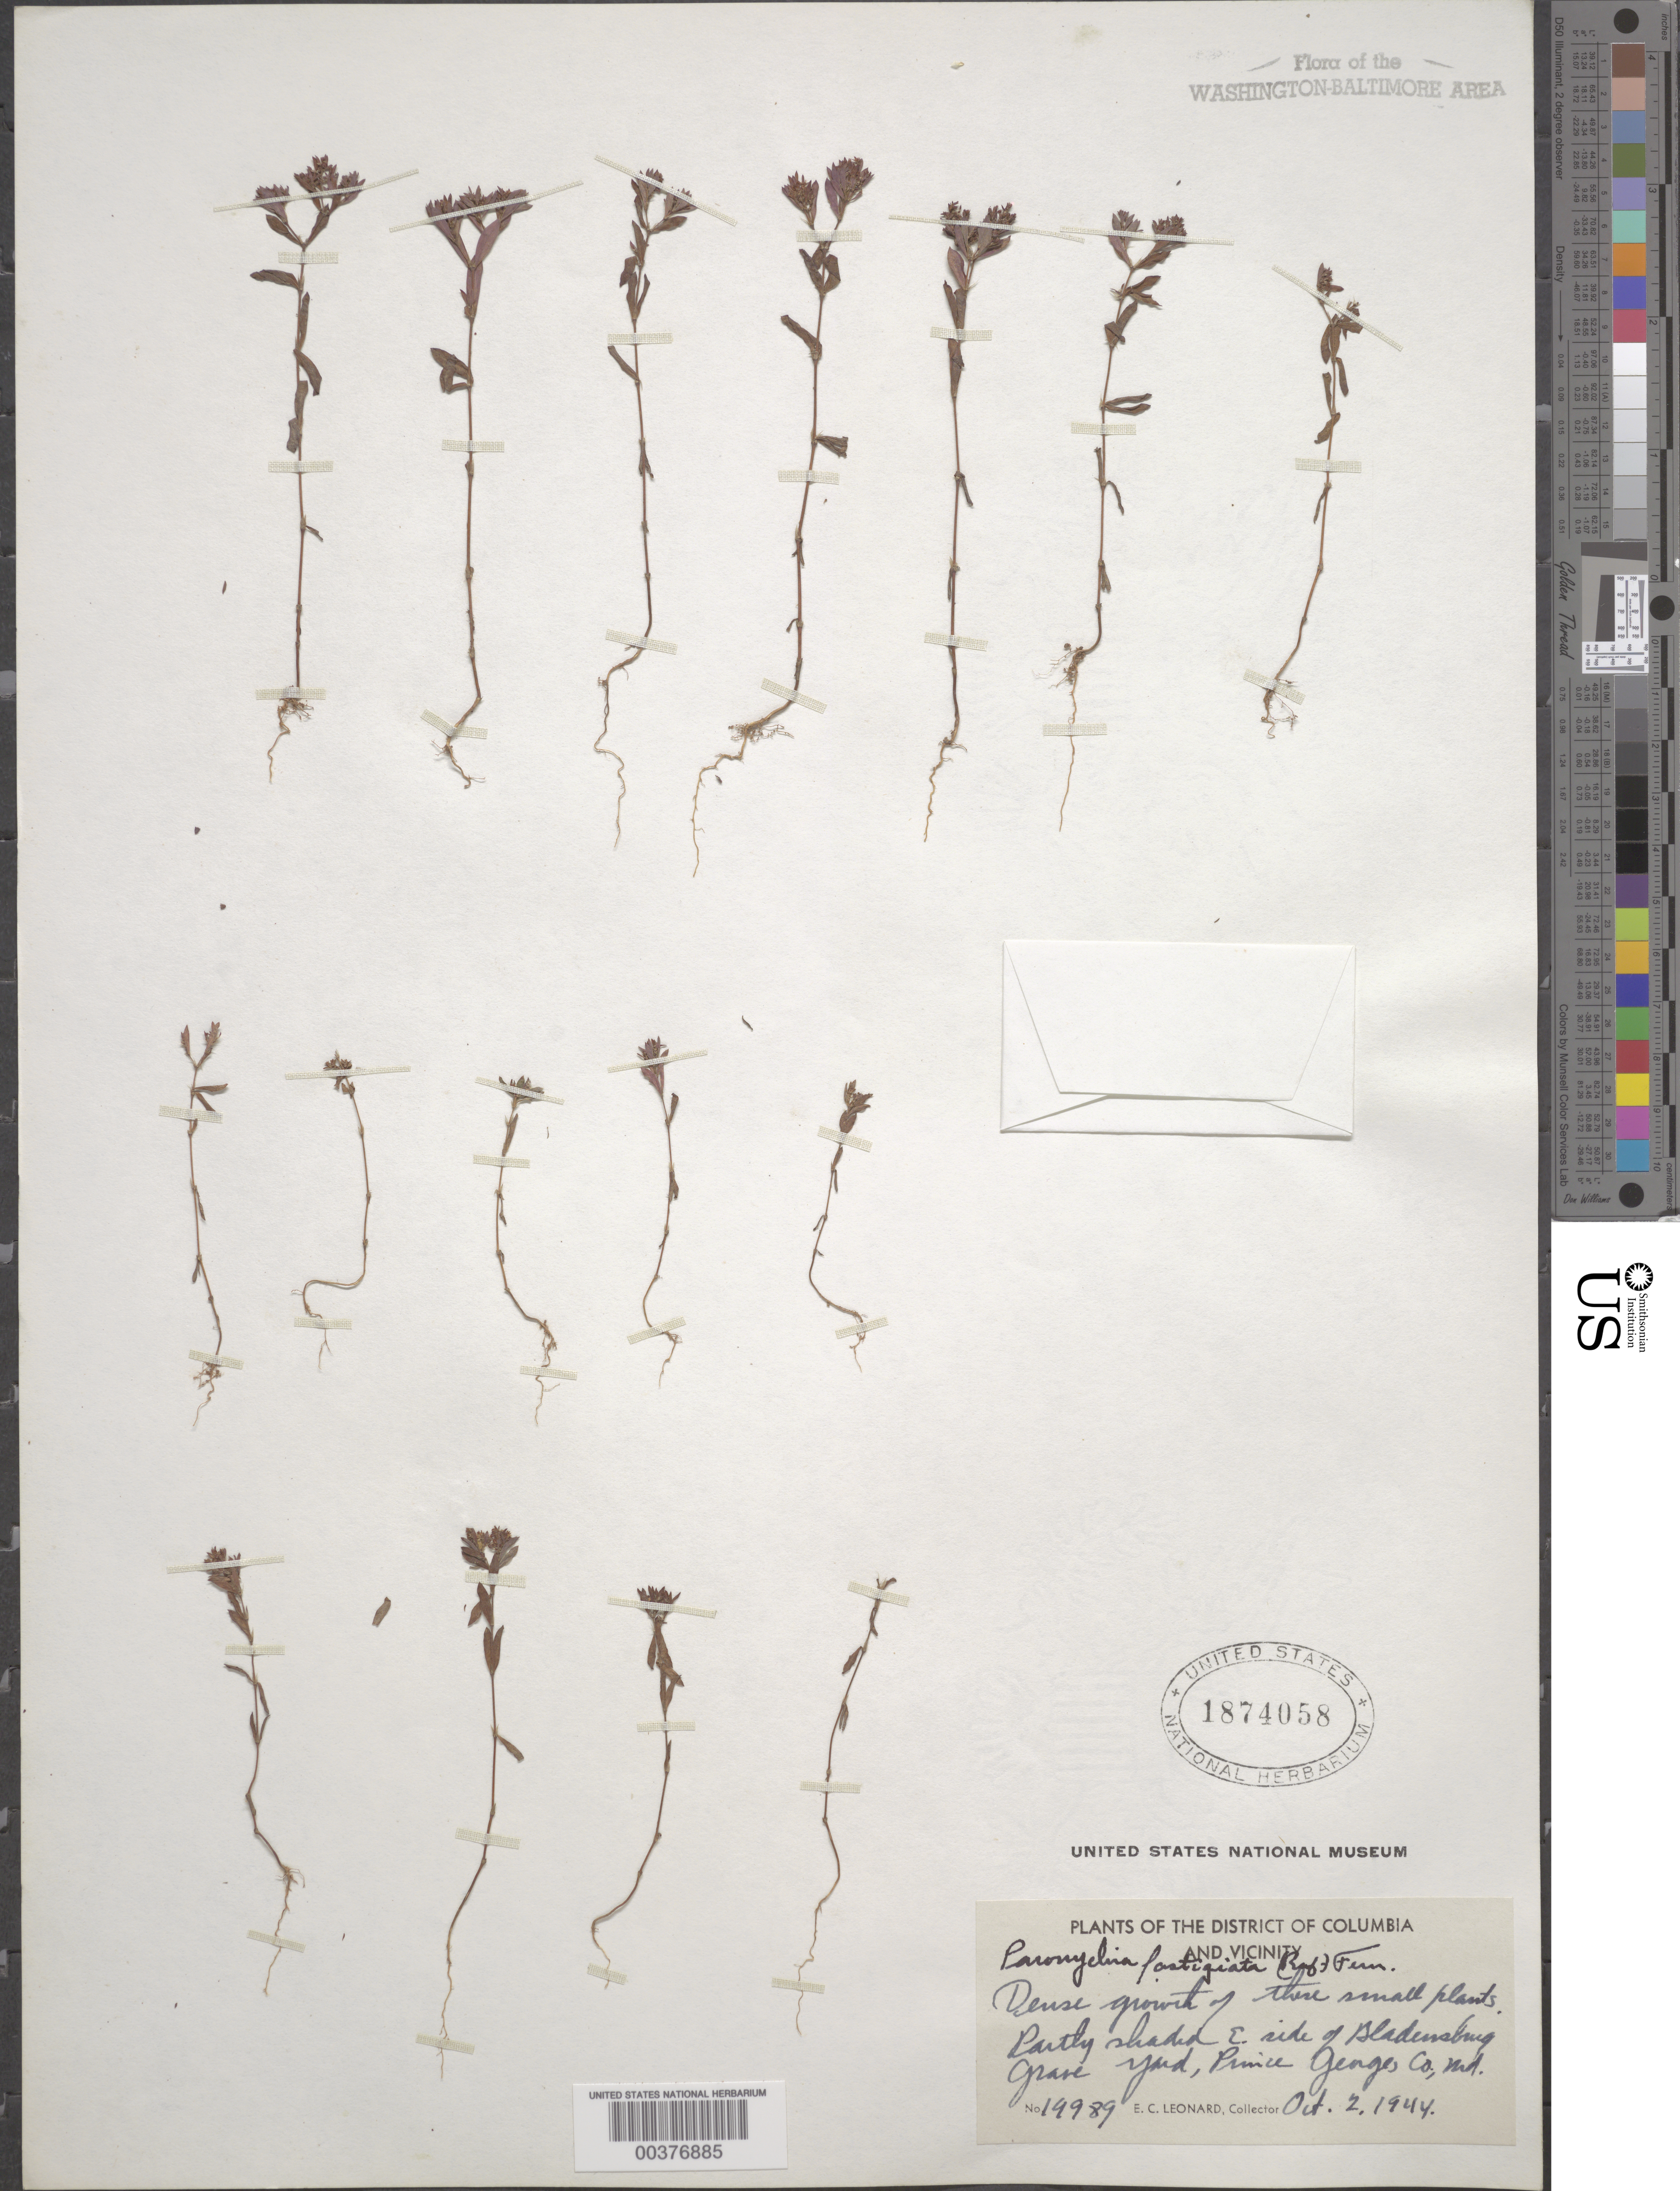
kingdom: Plantae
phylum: Tracheophyta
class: Magnoliopsida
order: Caryophyllales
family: Caryophyllaceae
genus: Paronychia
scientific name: Paronychia fastigiata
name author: (Raf.) Fernald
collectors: E. C. Leonard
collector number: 19989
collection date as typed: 02 Oct 1944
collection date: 1944-10-02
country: United States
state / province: Maryland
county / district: Prince George's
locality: Bladensburg Graveyard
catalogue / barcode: US 1874058